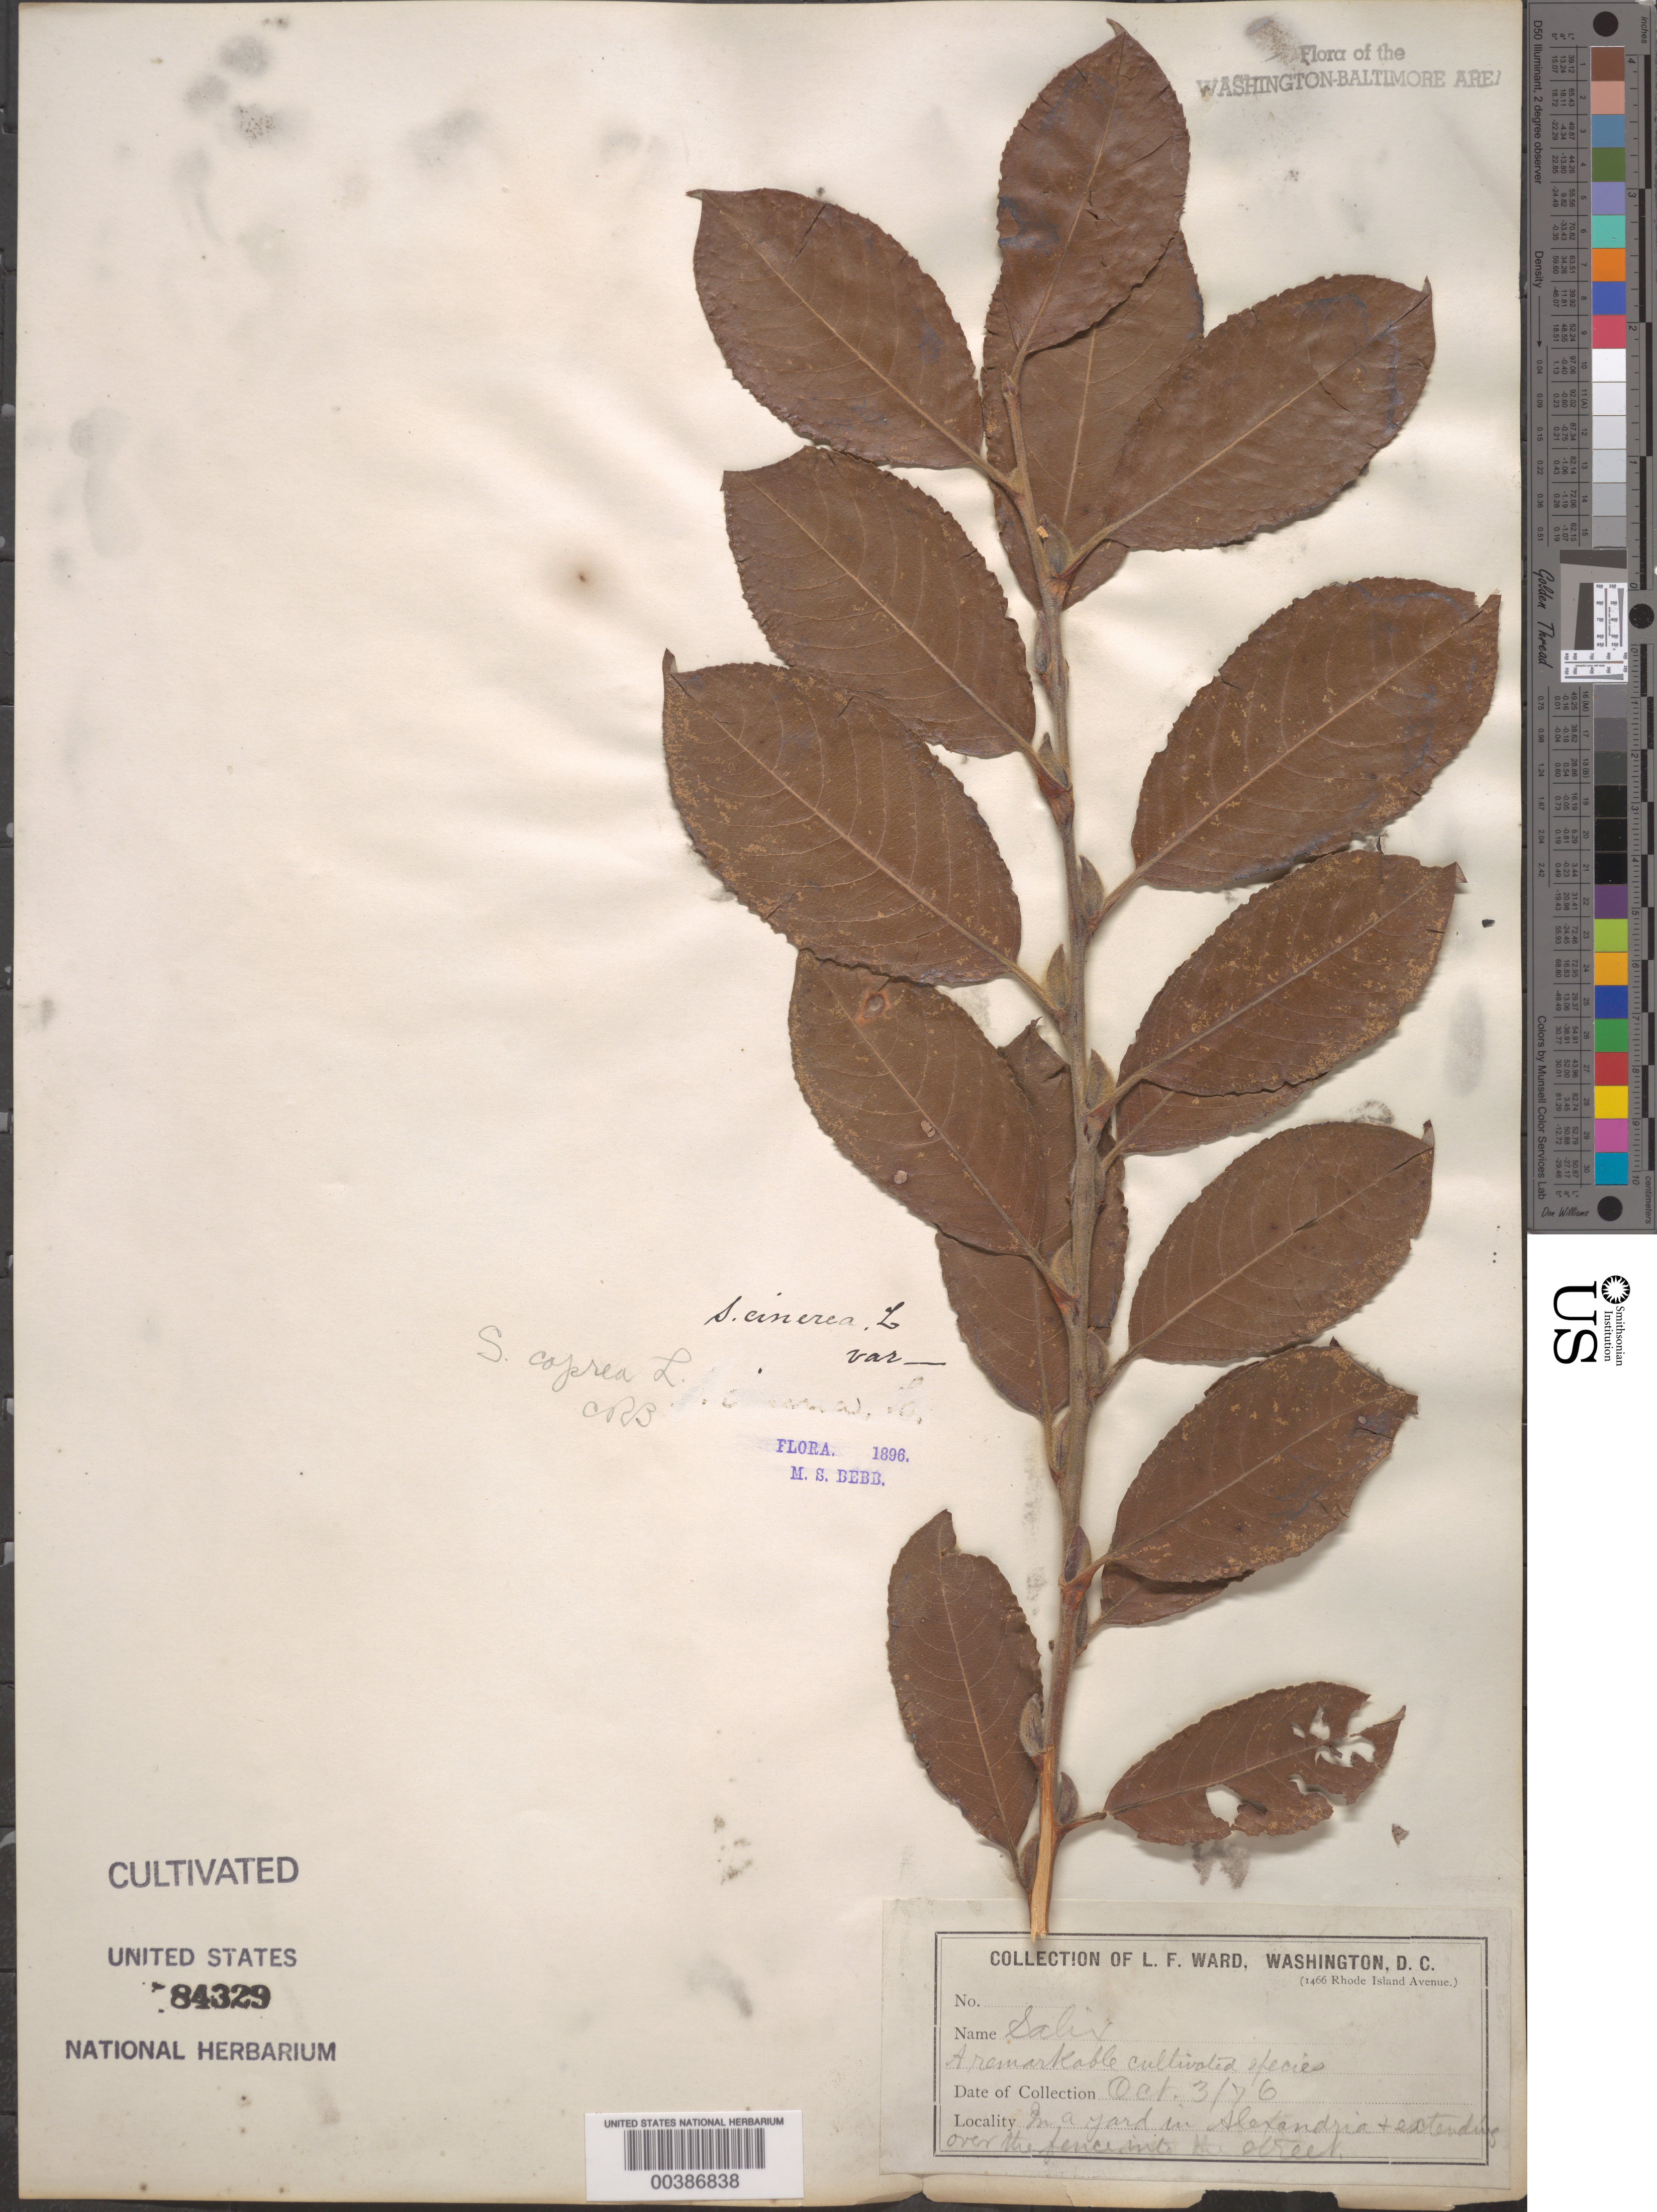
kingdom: Plantae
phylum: Tracheophyta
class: Magnoliopsida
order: Malpighiales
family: Salicaceae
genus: Salix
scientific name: Salix caprea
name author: L.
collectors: L. F. Ward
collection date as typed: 03 Oct 1876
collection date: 1876-10-03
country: United States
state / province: Virginia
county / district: City of Alexandria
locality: Alexandria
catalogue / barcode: US 84329